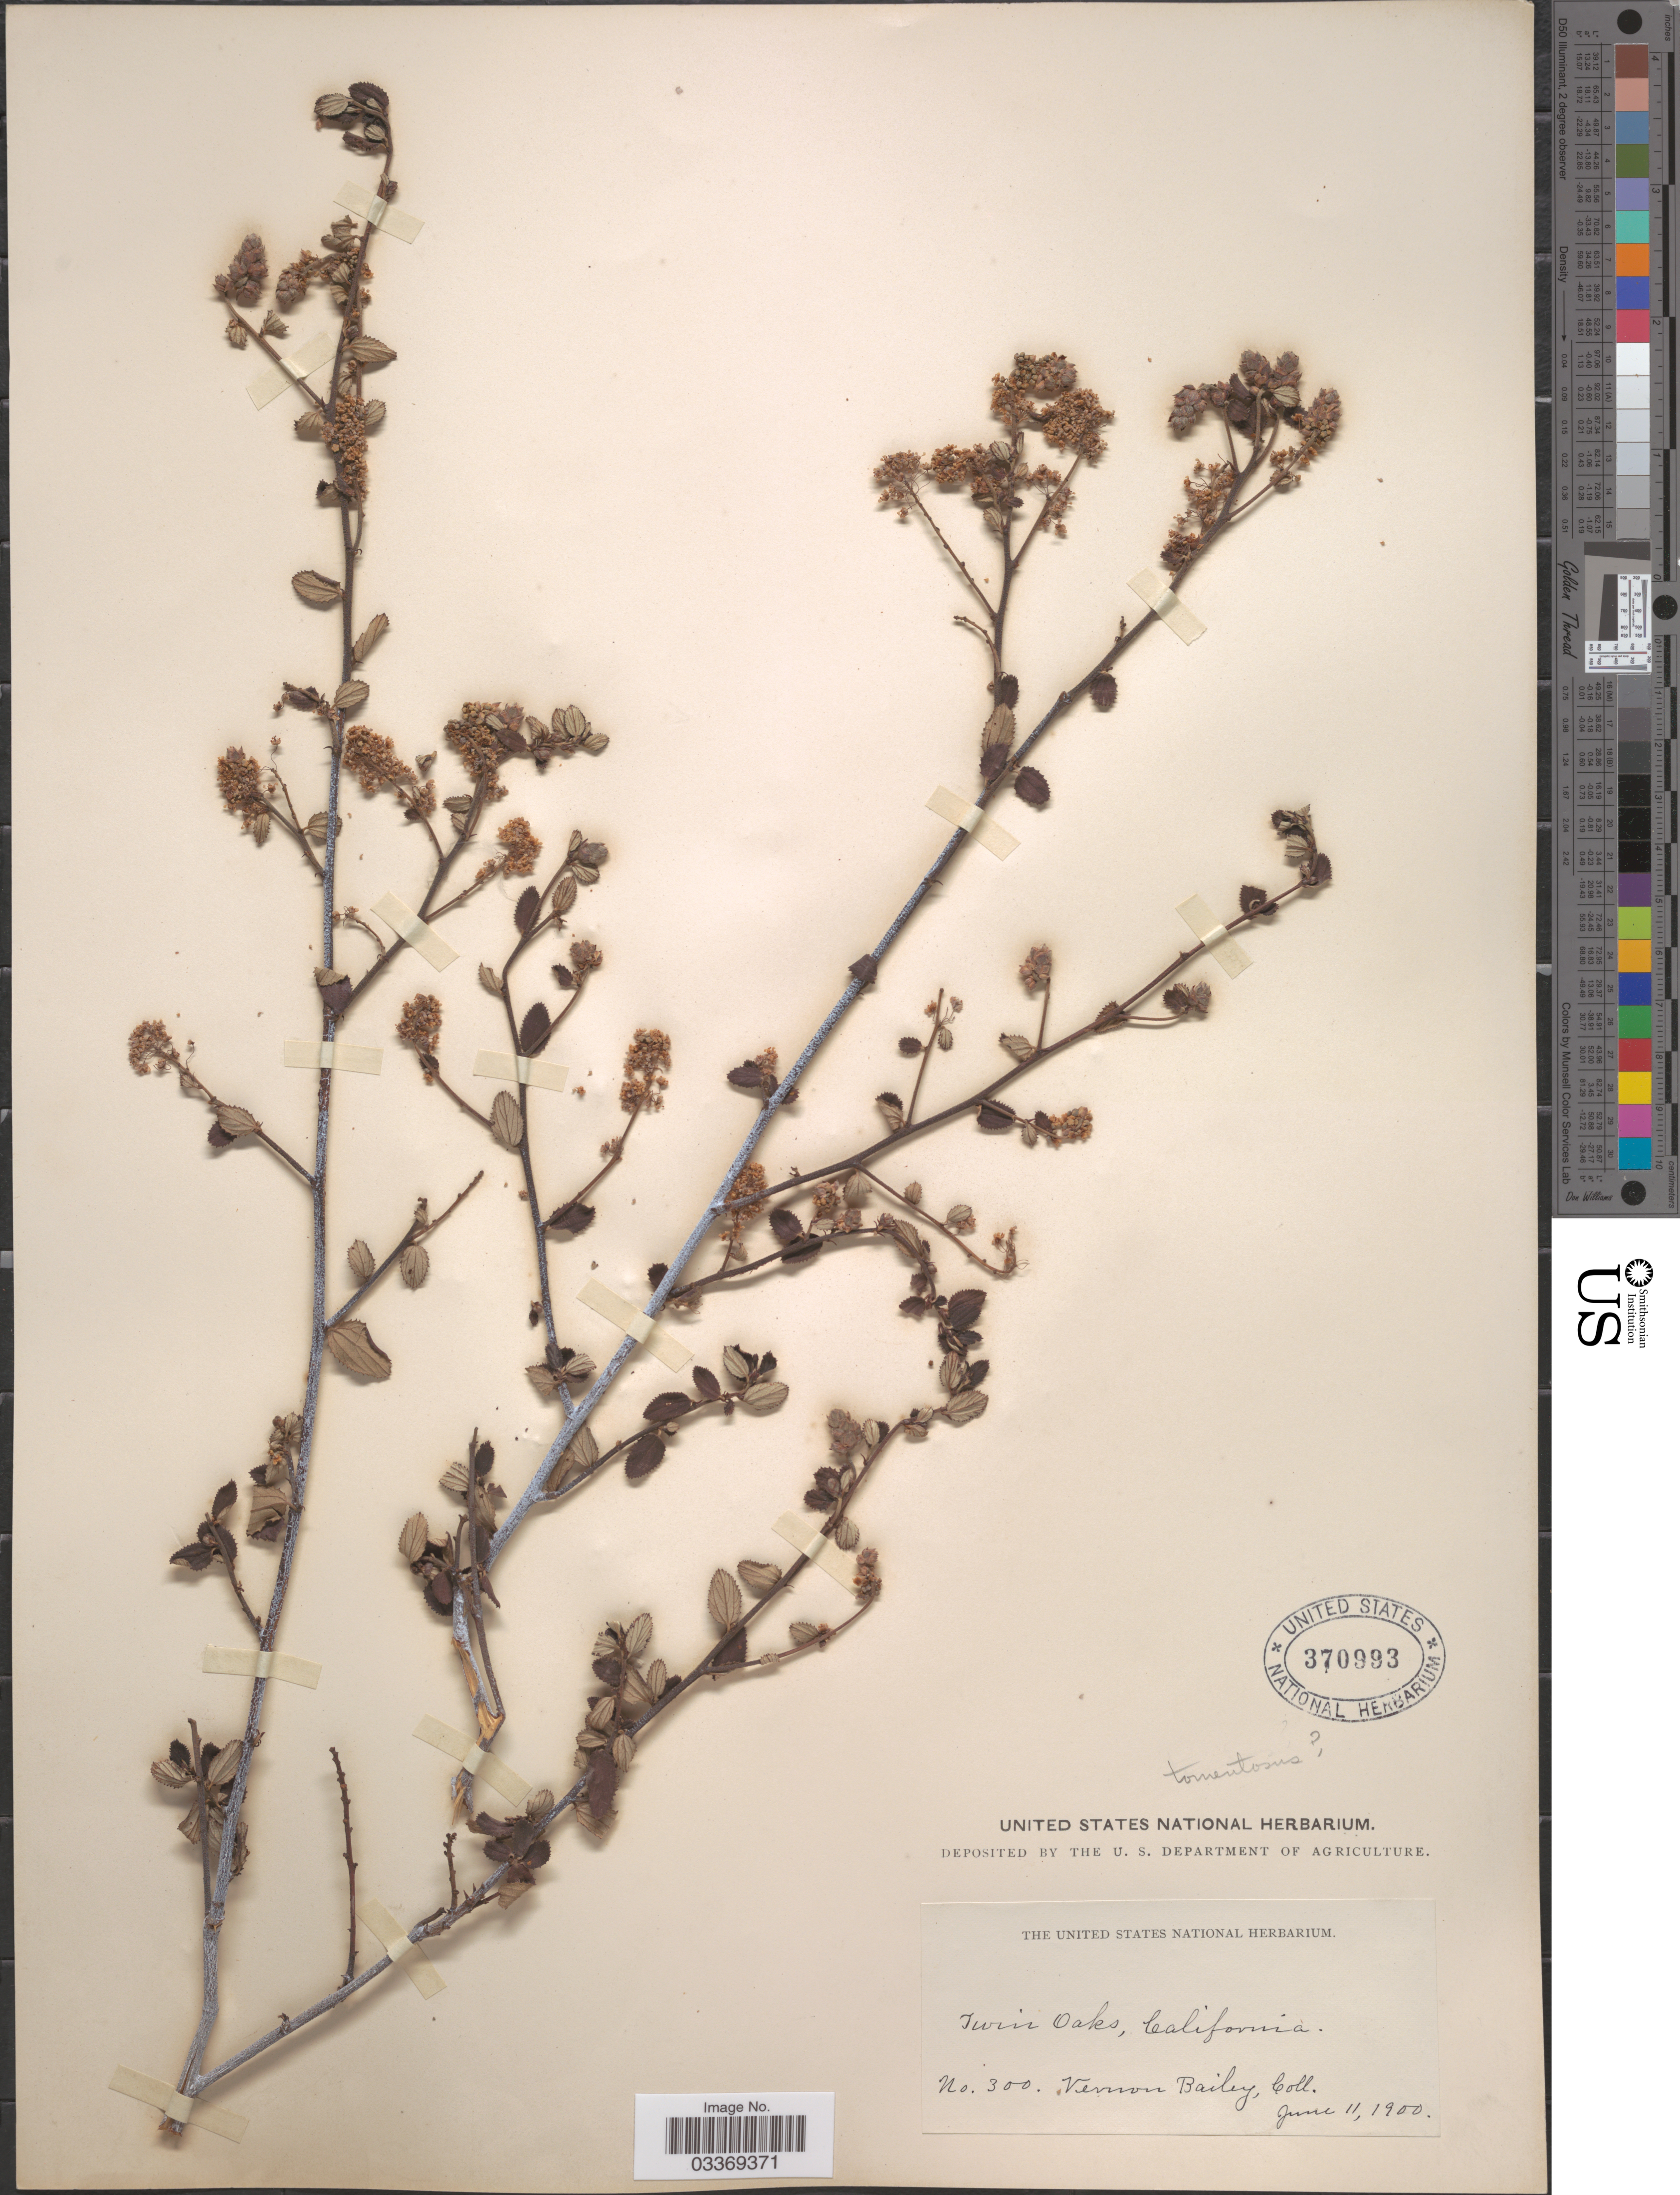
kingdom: Plantae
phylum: Tracheophyta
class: Magnoliopsida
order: Rosales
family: Rhamnaceae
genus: Ceanothus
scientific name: Ceanothus foliosus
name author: Parry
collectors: V. O. Bailey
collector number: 300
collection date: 1900-06-11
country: United States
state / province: California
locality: Twin Oaks.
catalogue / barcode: US 370993